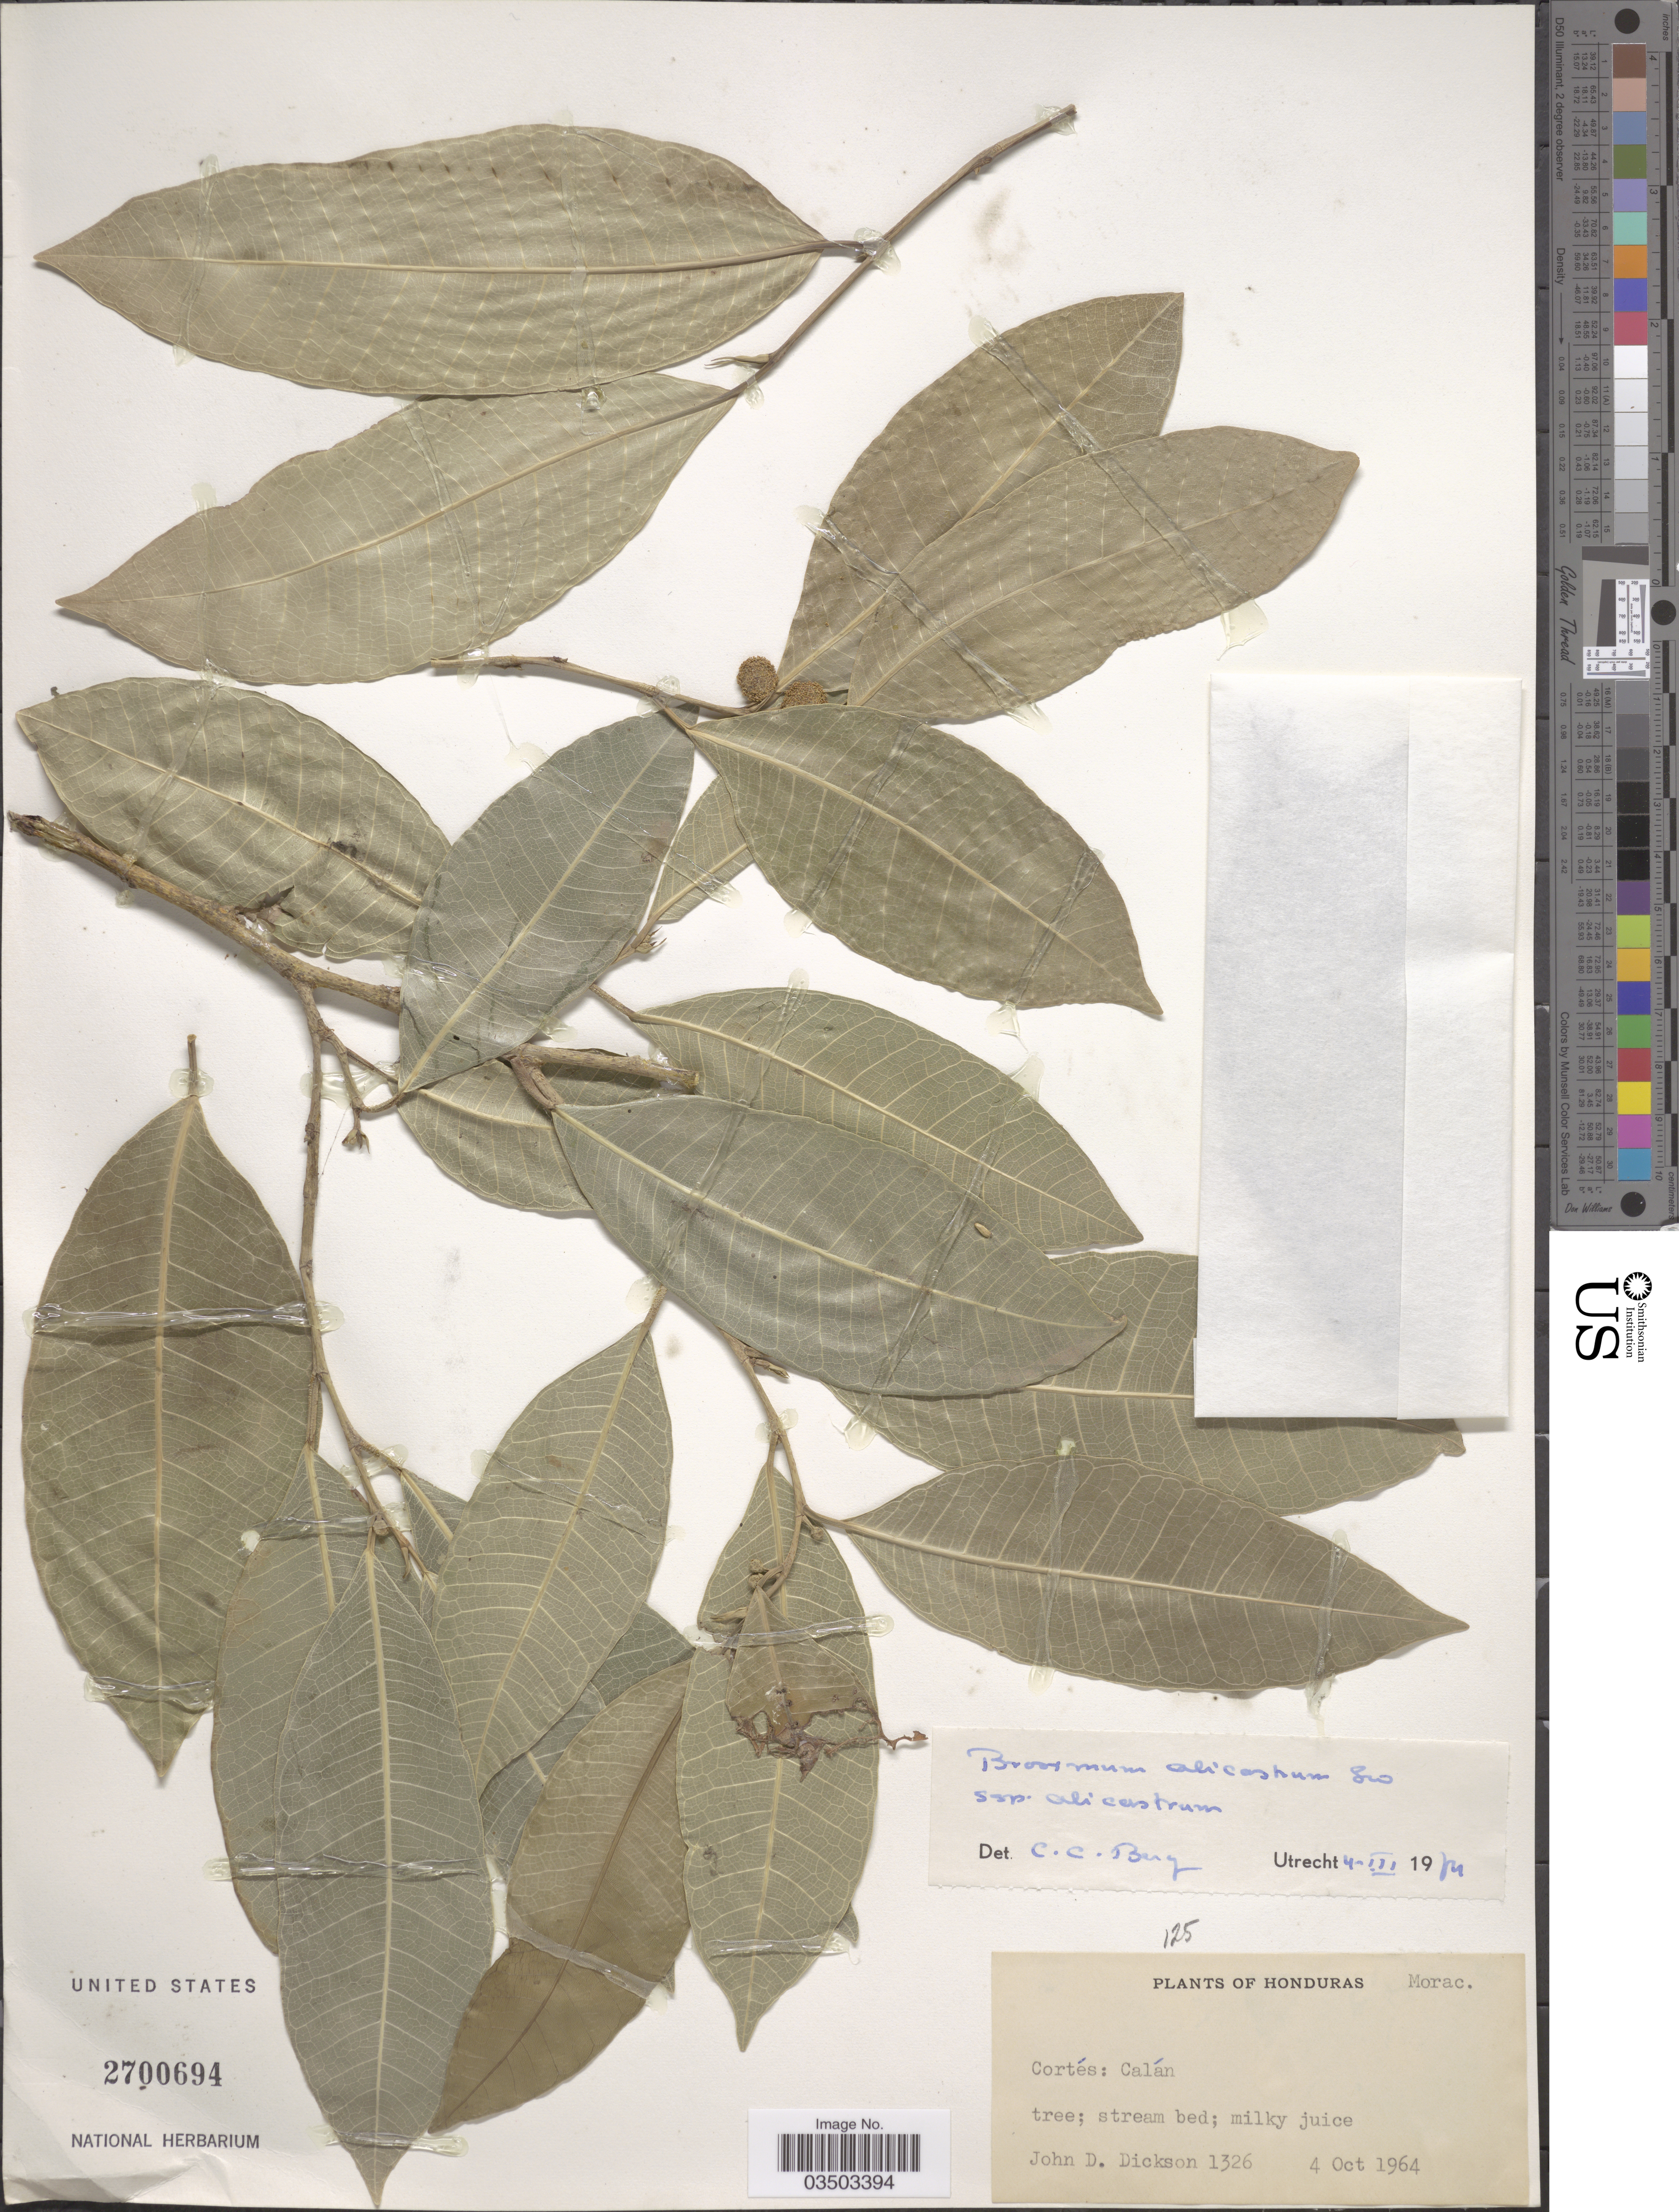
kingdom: Plantae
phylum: Tracheophyta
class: Magnoliopsida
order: Rosales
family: Moraceae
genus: Brosimum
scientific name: Brosimum alicastrum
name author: Sw.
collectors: J. Dickson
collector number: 1326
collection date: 1964-10-04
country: Honduras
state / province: Cortes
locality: Cortés: Calán.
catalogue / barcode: US 2700694